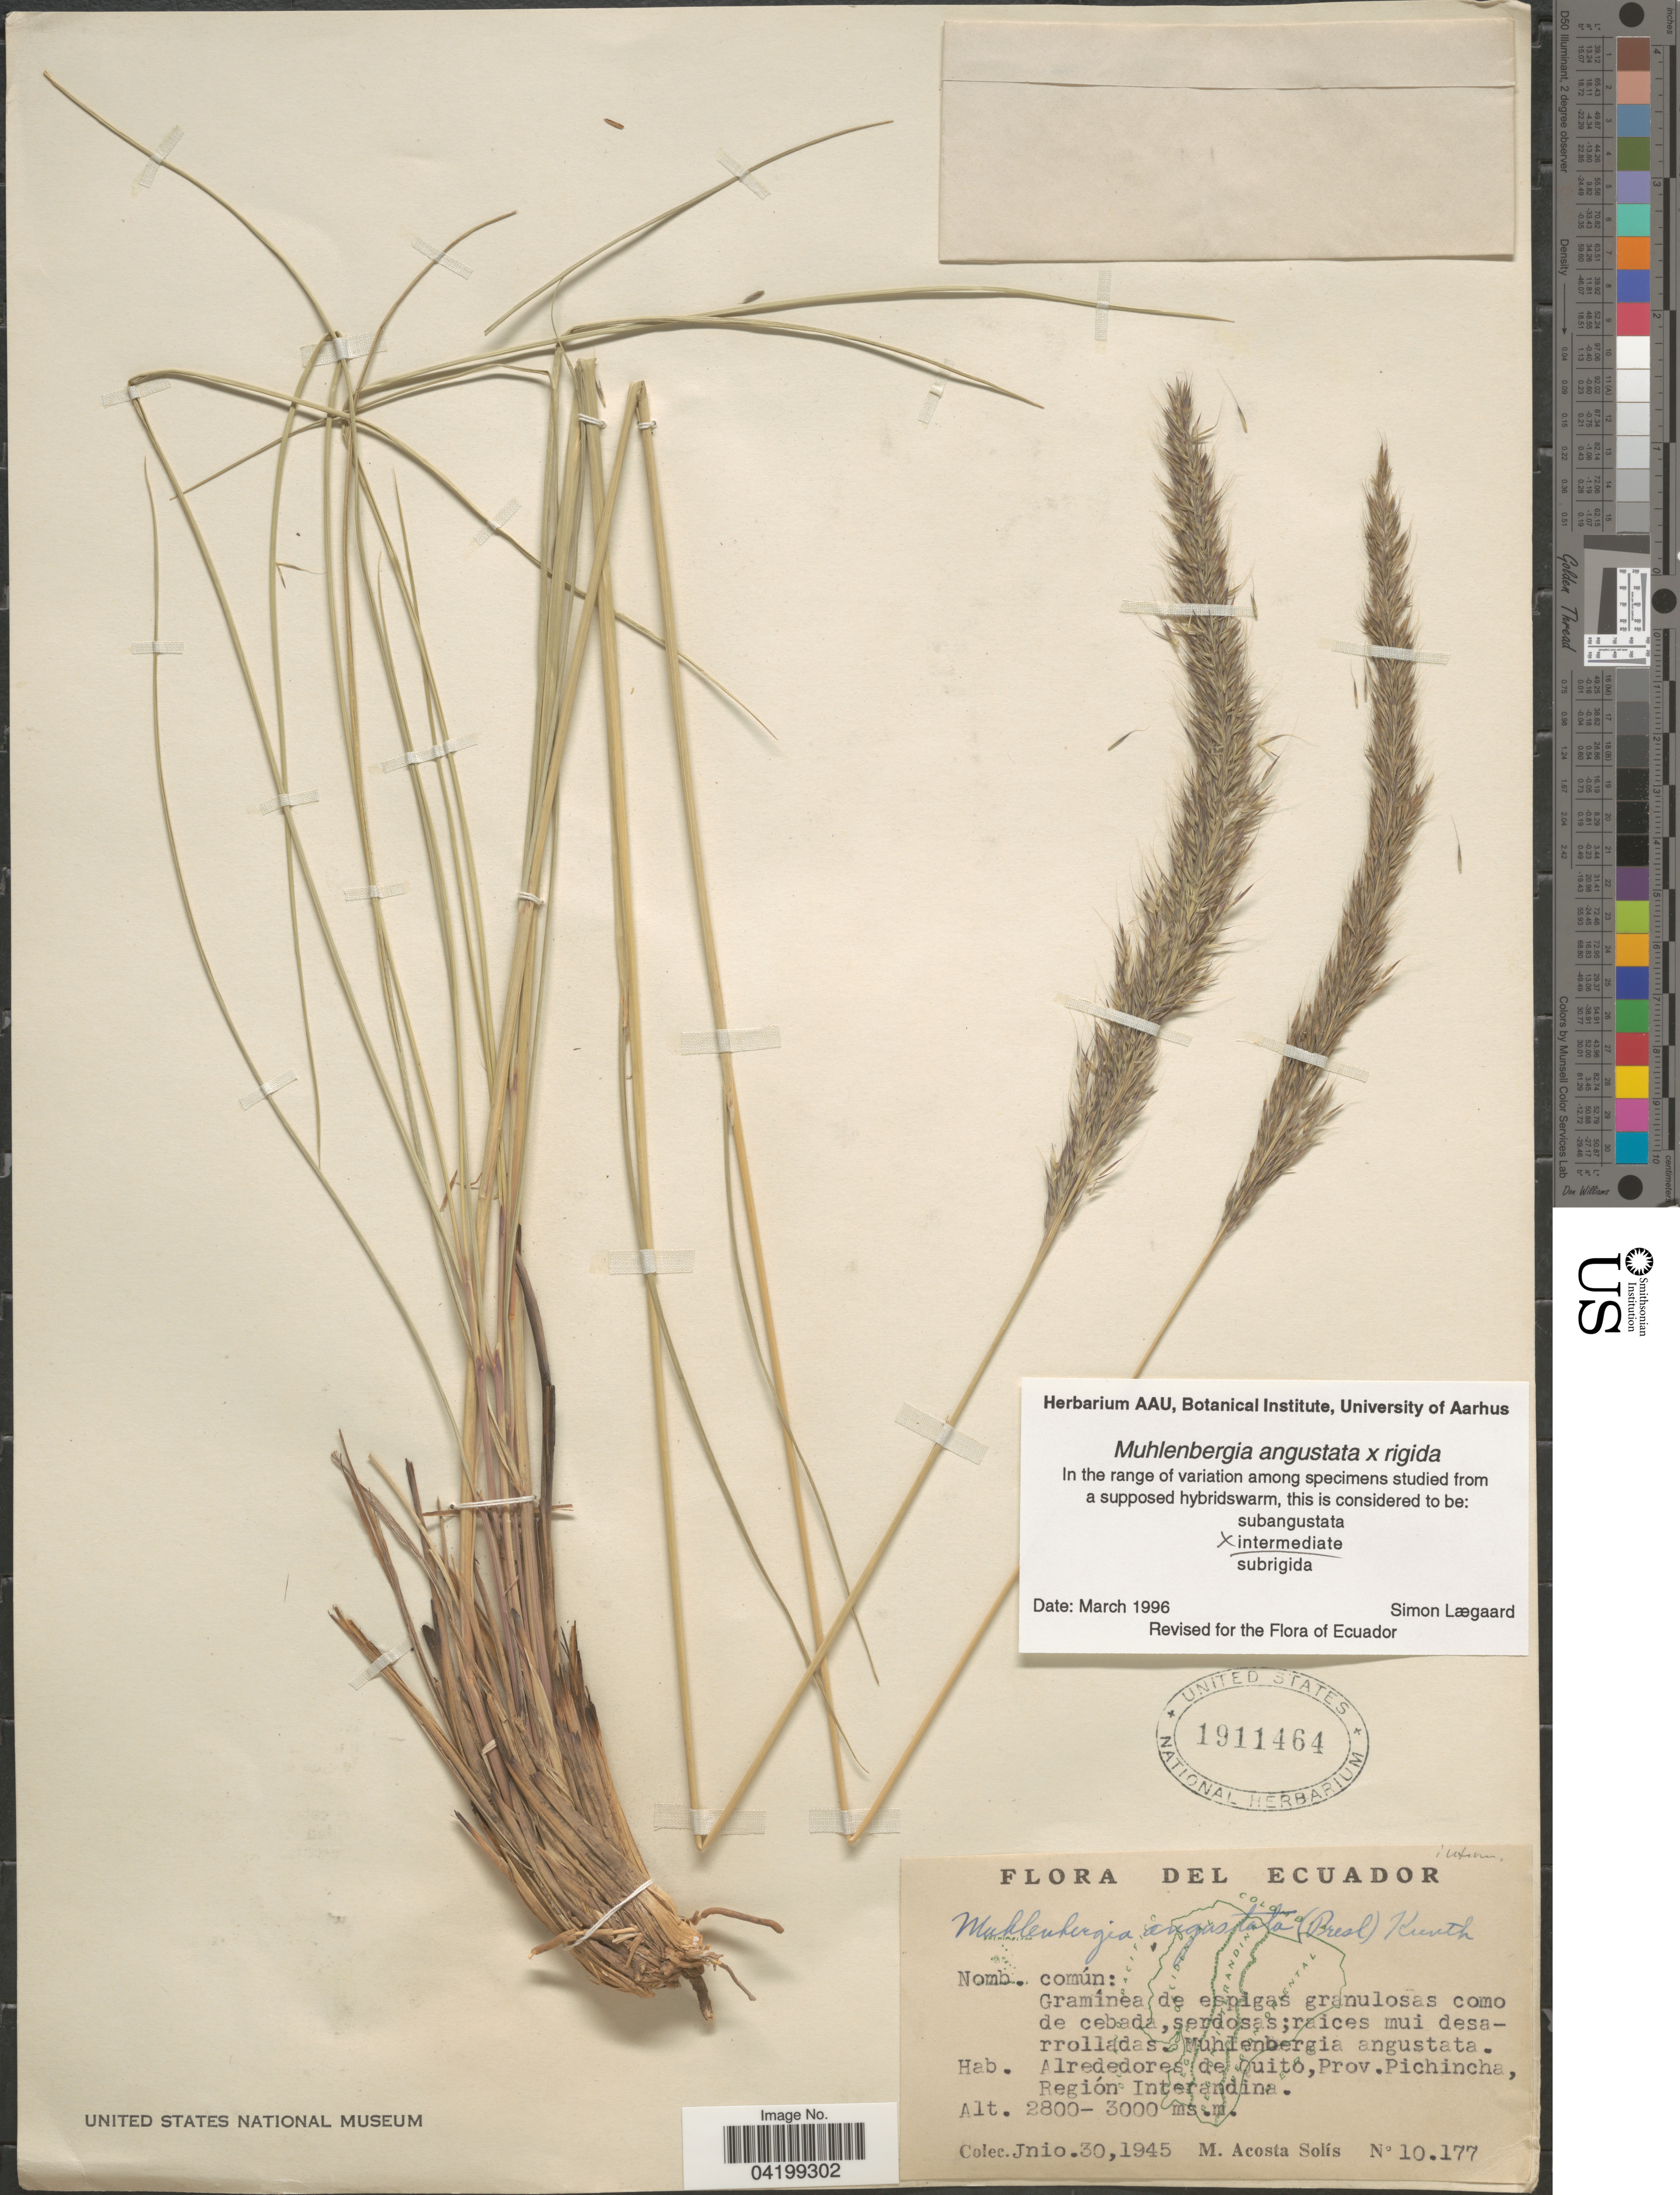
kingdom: Plantae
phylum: Tracheophyta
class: Liliopsida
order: Poales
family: Poaceae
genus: Muhlenbergia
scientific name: Muhlenbergia angustata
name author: (J. Presl) Kunth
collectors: M. Acosta Solis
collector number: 10177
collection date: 1945-06-30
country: Ecuador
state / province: Pichincha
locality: Alrededores de Quito, Región Interandina.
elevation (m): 2800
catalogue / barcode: US 1911464